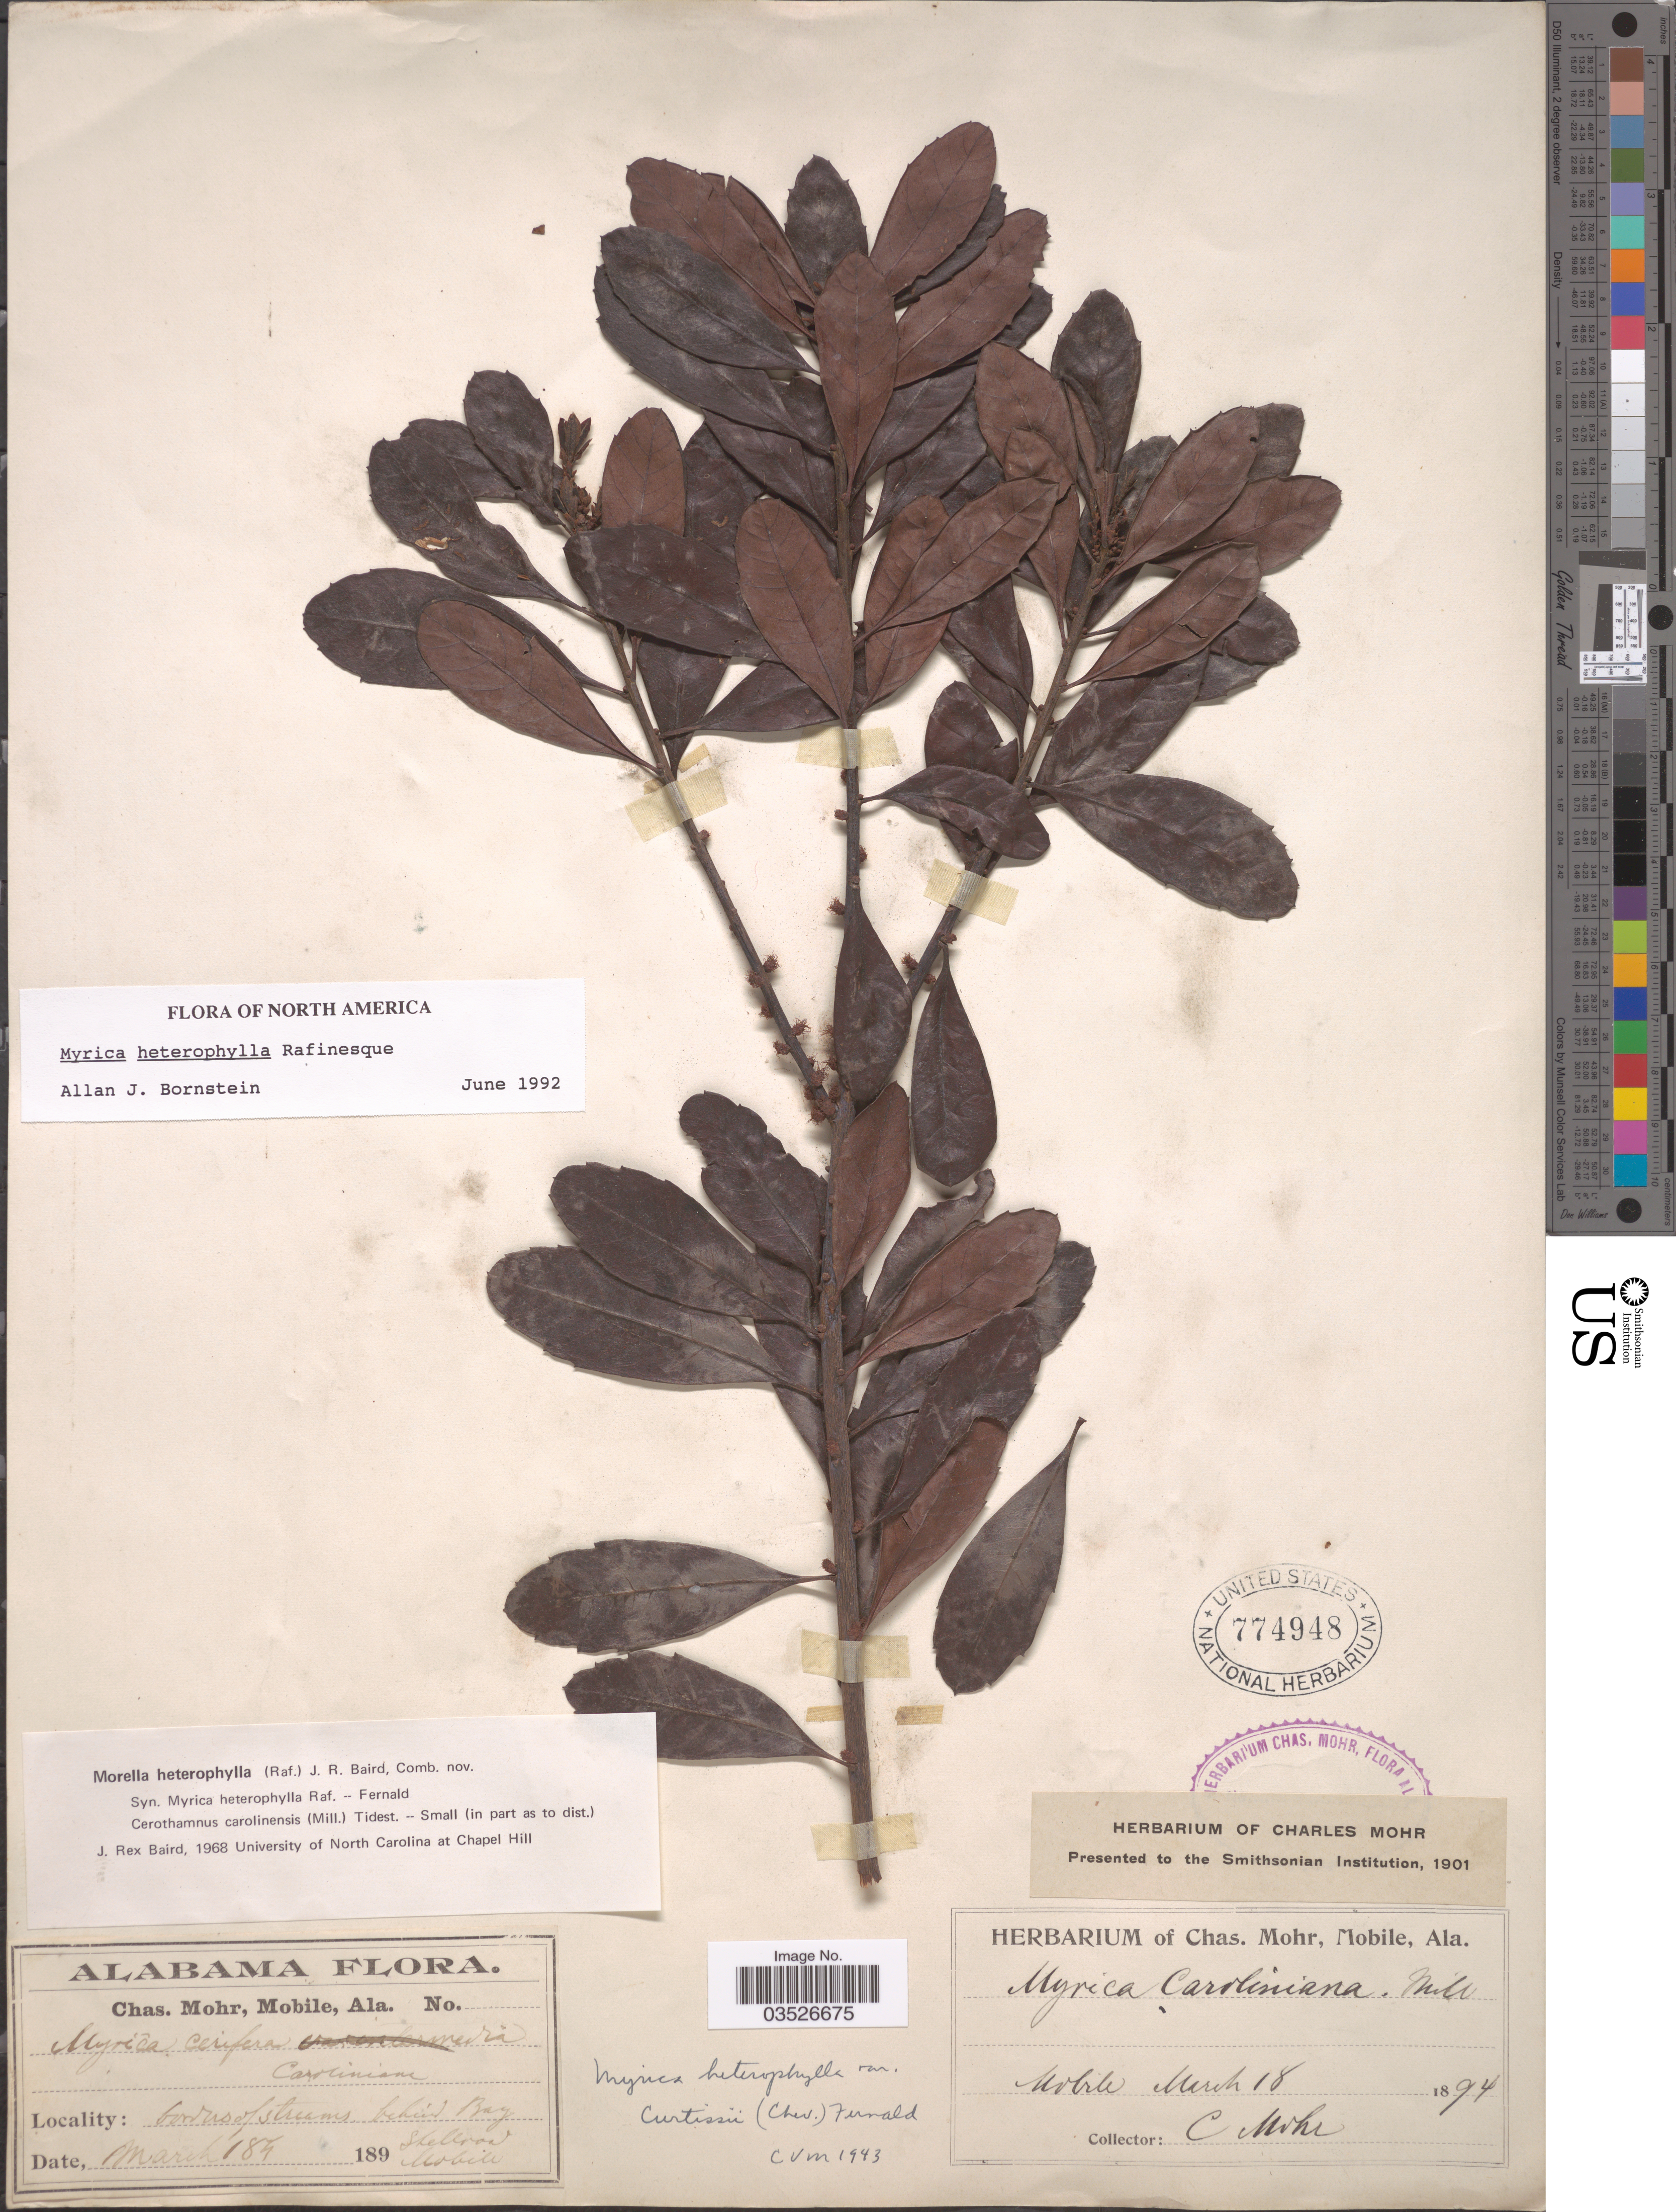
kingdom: Plantae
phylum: Tracheophyta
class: Magnoliopsida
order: Fagales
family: Myricaceae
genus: Morella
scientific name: Morella caroliniensis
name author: (Mill.) Small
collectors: Mohr, C. T. (herbarium)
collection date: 1894-03-18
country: United States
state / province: Alabama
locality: Behind Bay Shellroad Mobile.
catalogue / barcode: US 774948